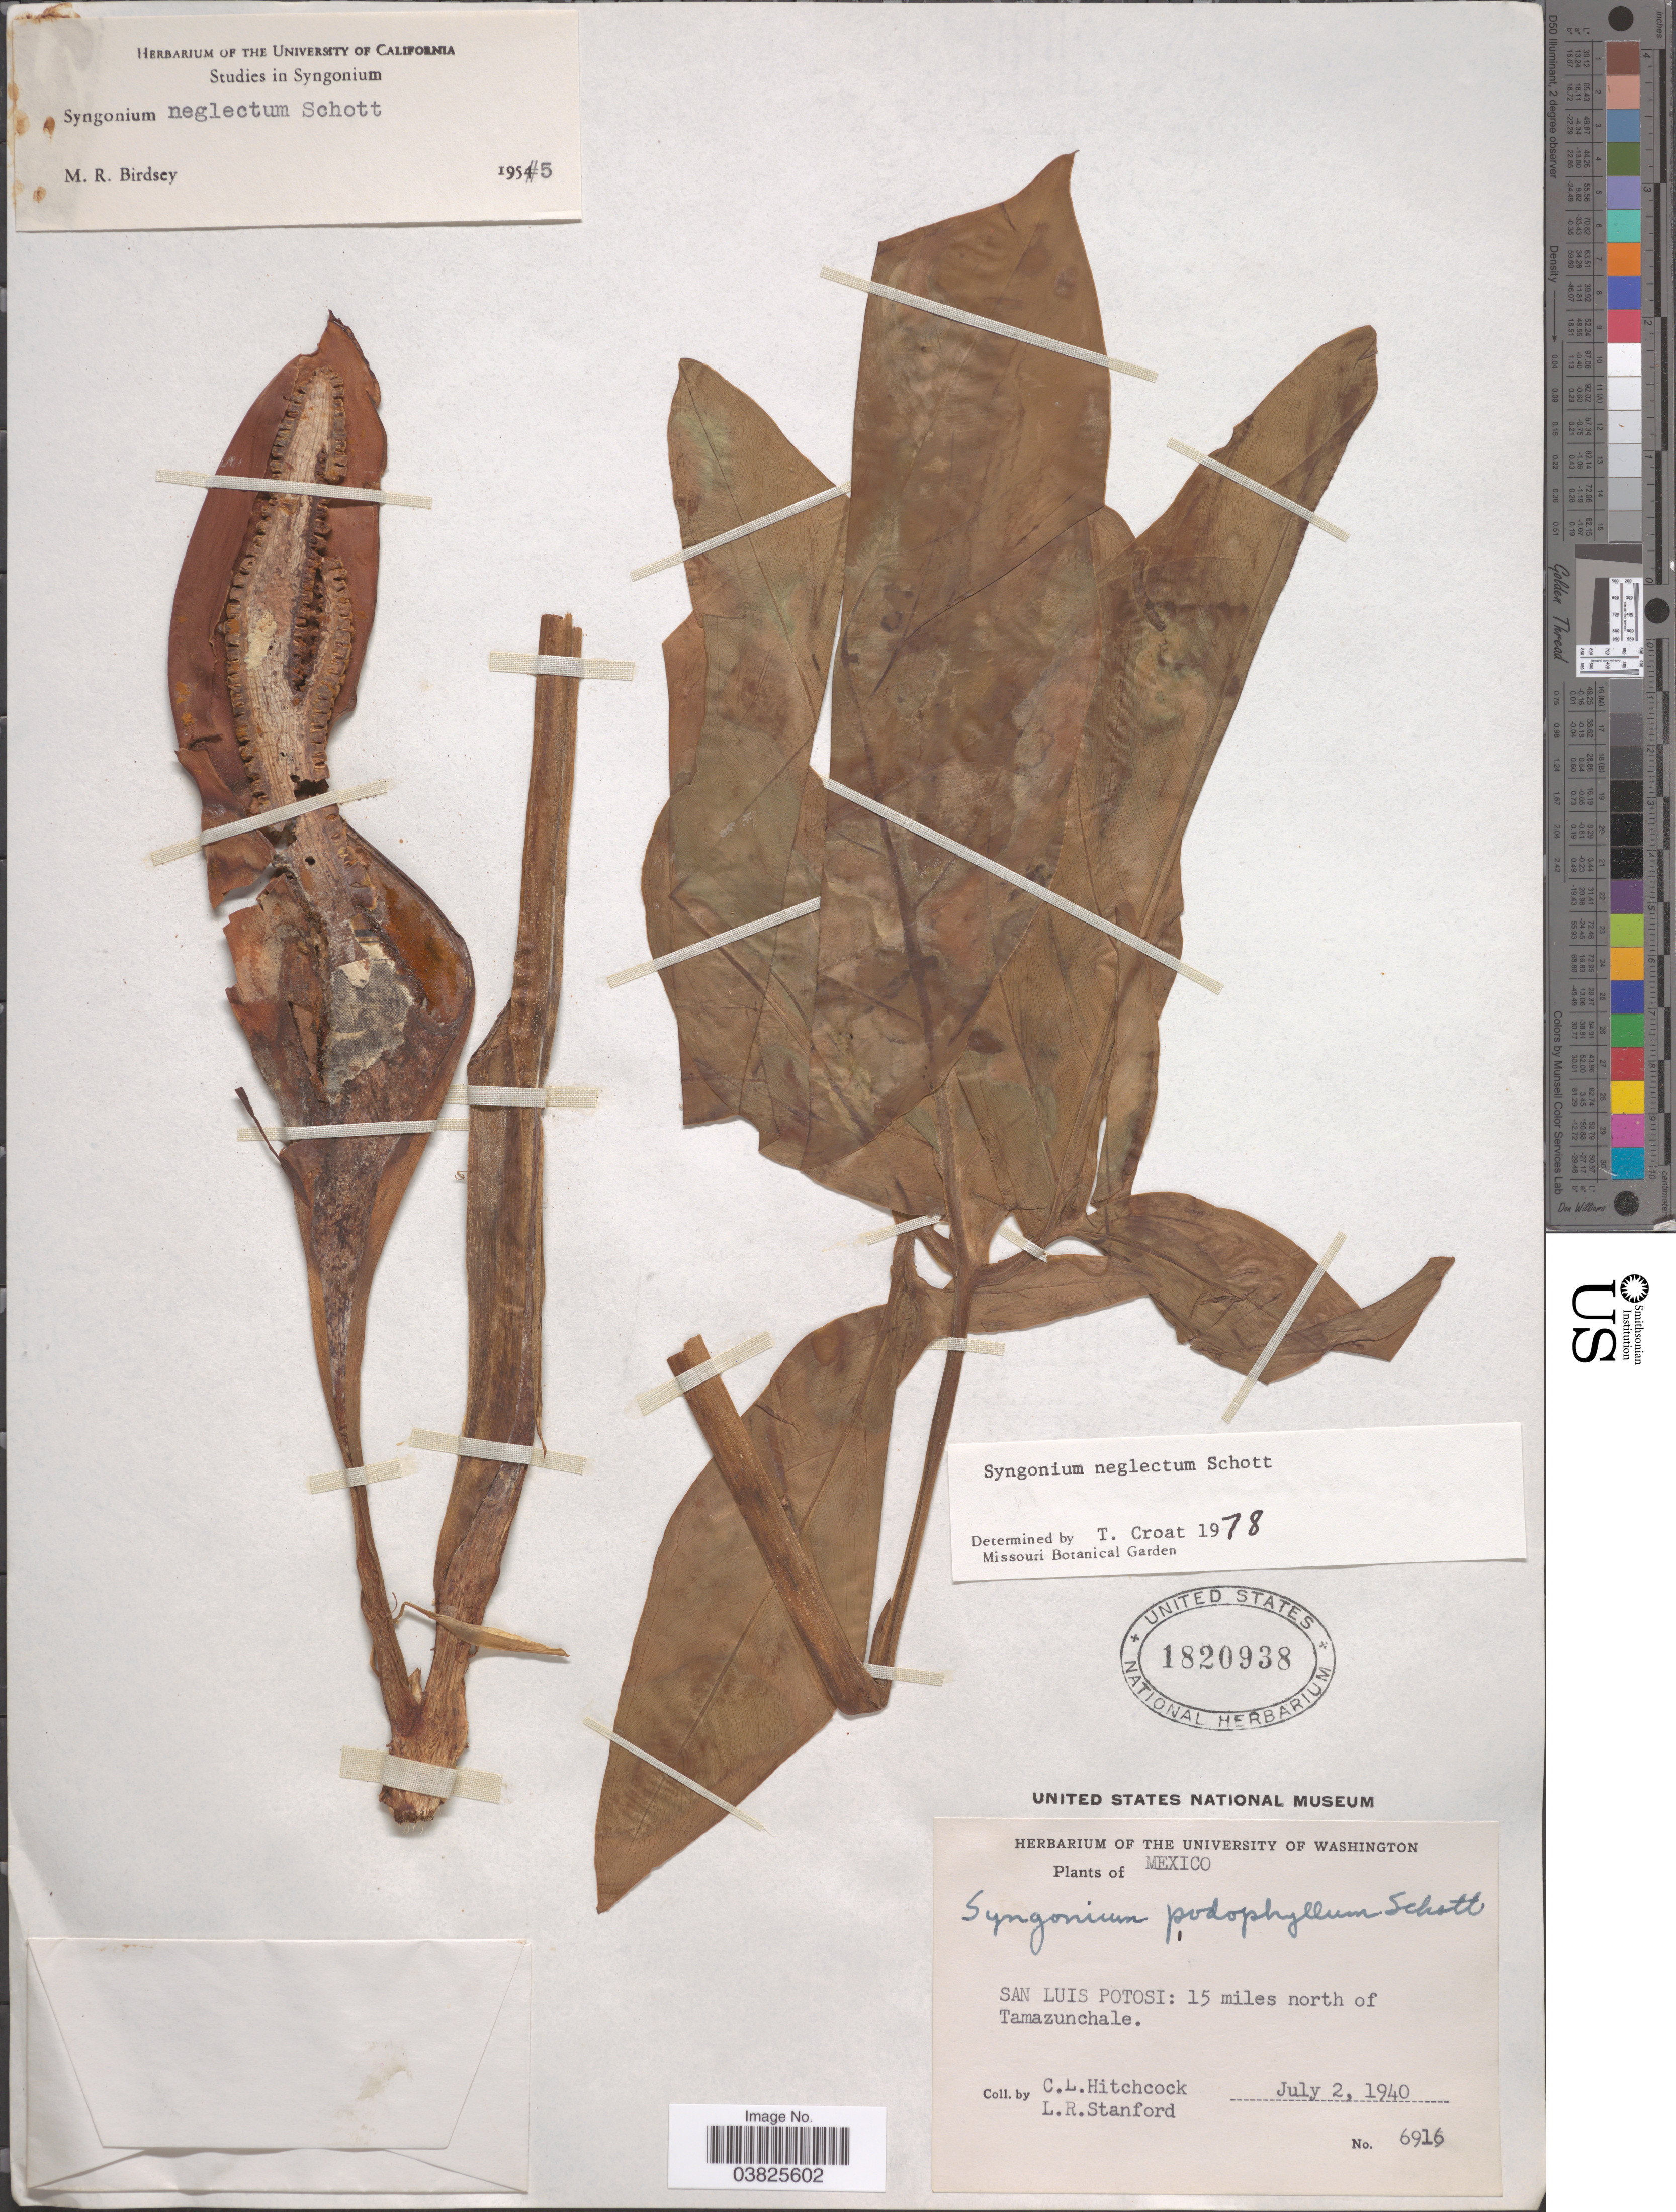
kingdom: Plantae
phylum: Tracheophyta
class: Liliopsida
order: Alismatales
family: Araceae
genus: Syngonium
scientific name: Syngonium neglectum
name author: Schott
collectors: C. L. Hitchcock & L. R. Stanford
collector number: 6916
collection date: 1940-07-02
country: Mexico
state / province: San Luis Potosí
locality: San Luis Potosi: 15 miles north of Tamazunchale.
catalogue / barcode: US 1820938